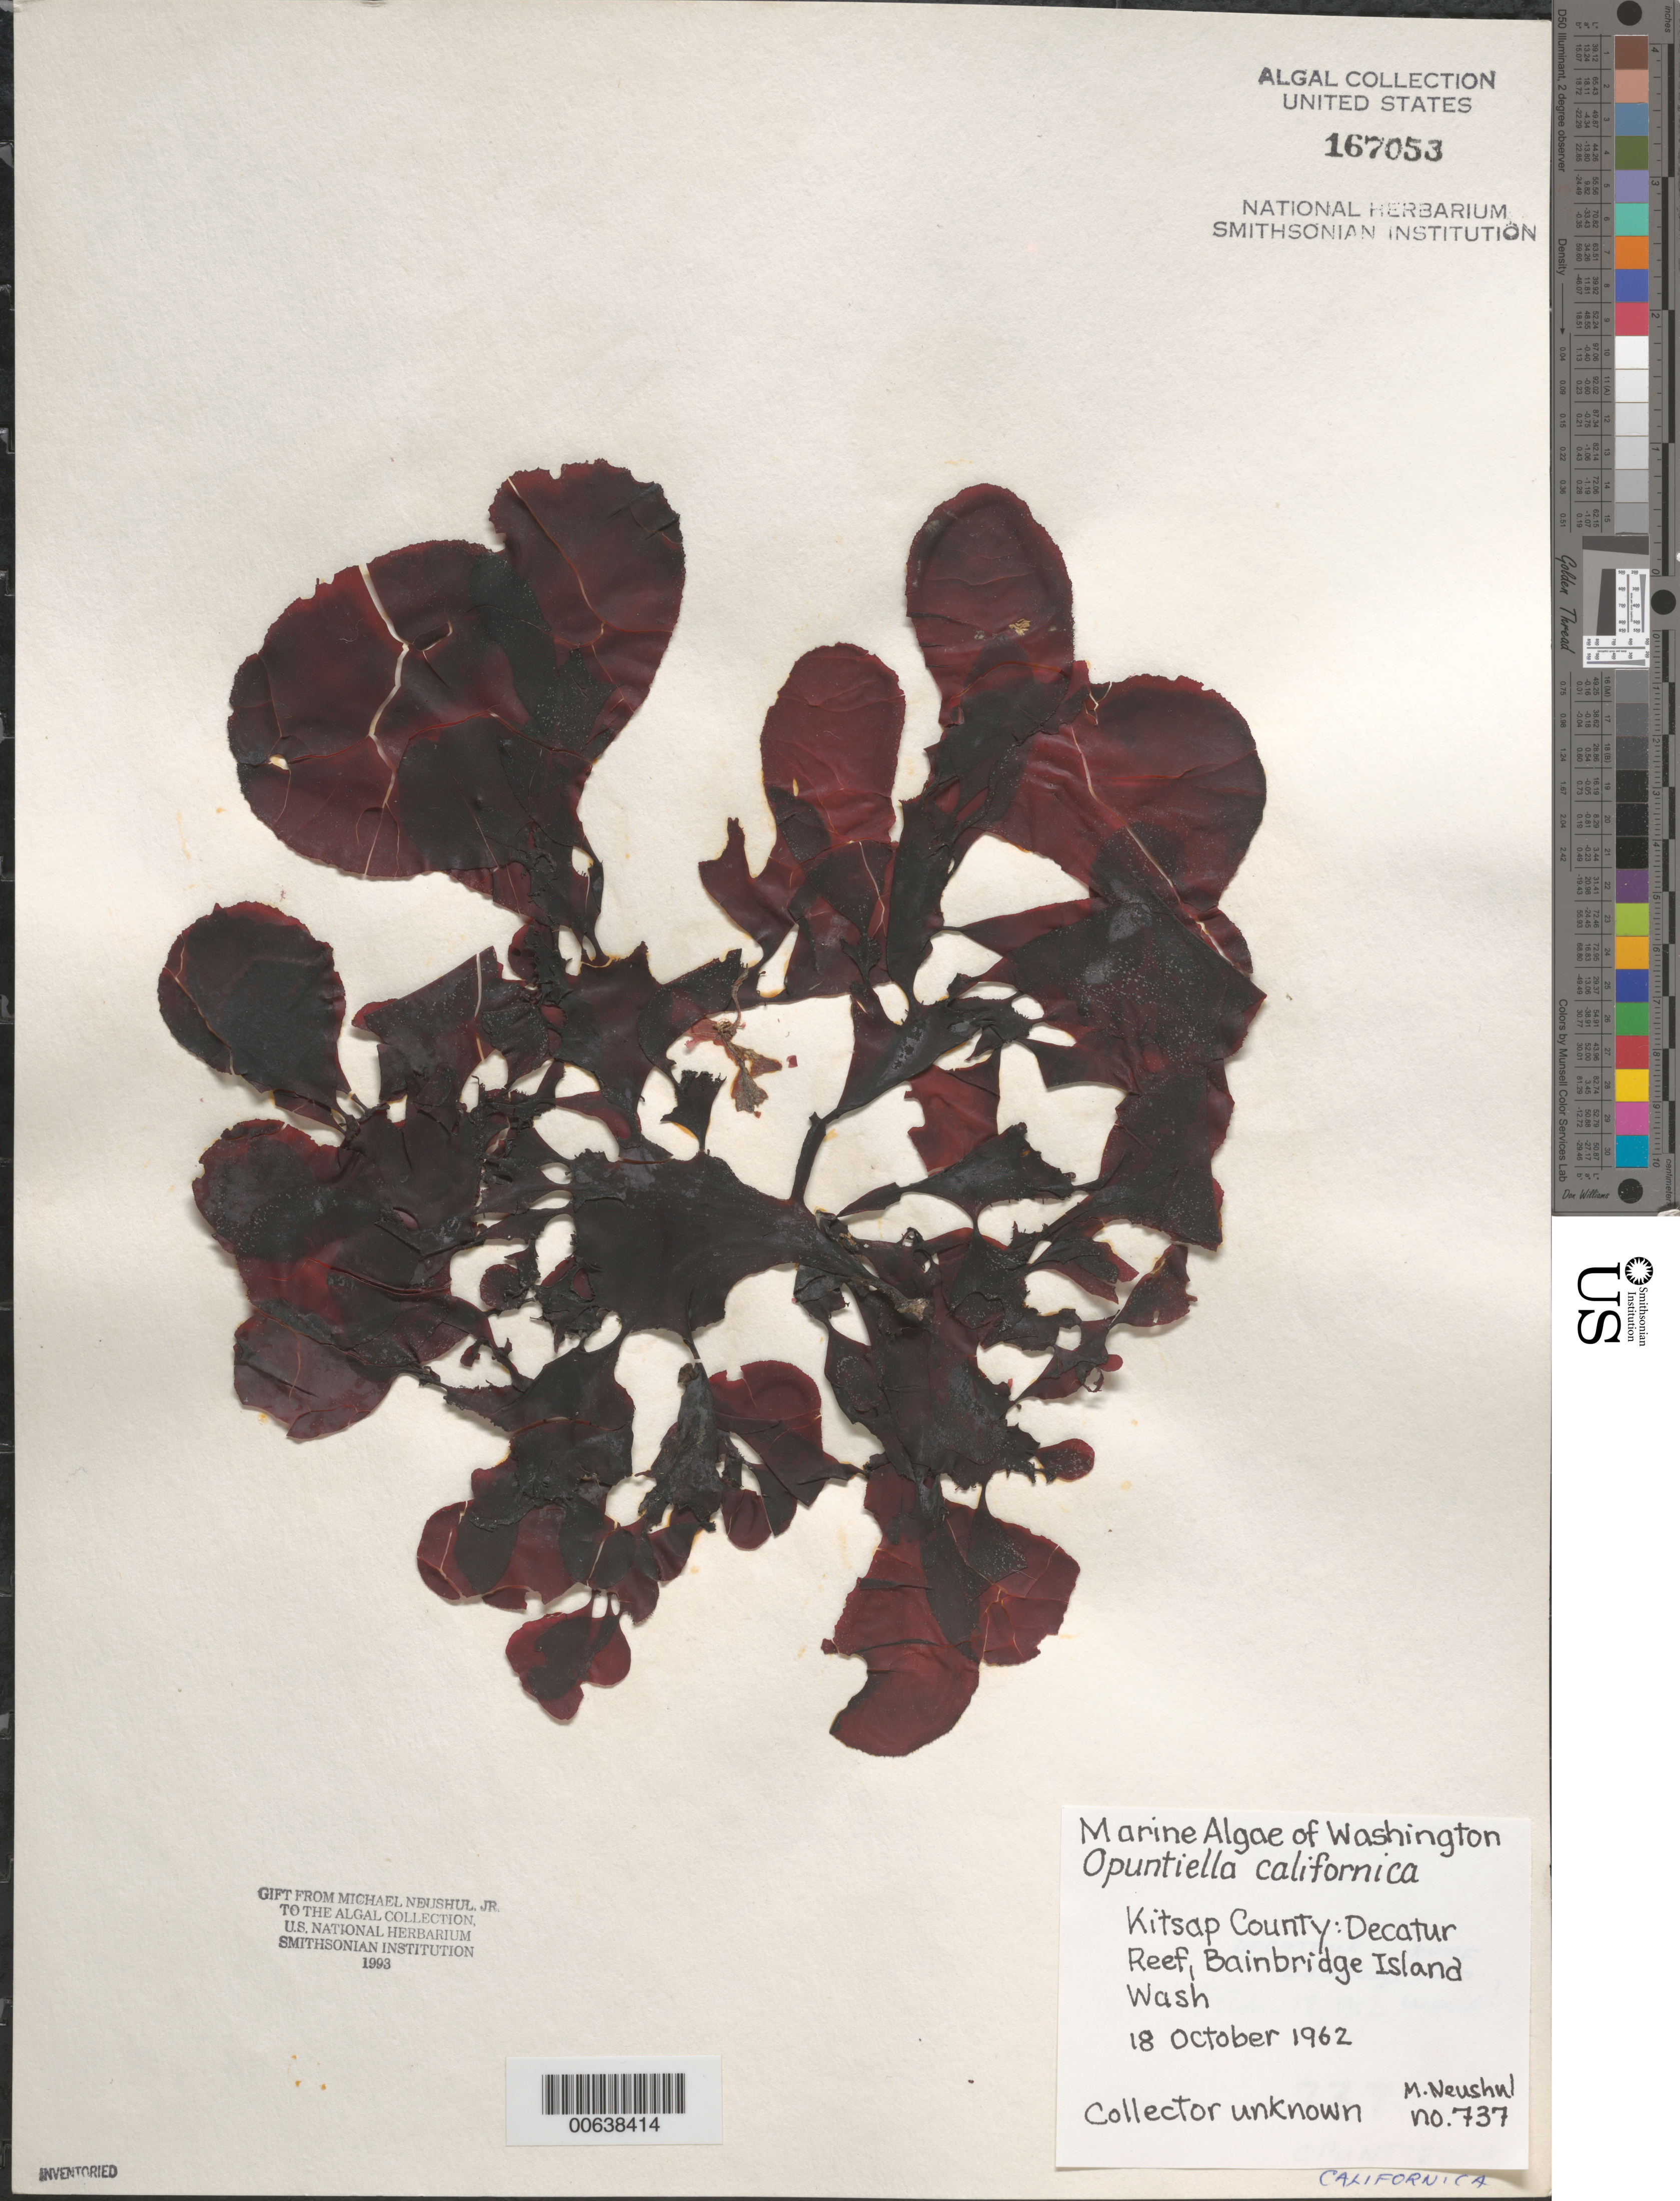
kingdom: Plantae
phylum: Rhodophyta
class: Florideophyceae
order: Gigartinales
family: Furcellariaceae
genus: Opuntiella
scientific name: Opuntiella californica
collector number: Neushul 737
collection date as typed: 18 Oct 1962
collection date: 1962-10-18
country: United States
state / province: Washington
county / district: Kitsap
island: Bainbridge Island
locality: Decatur Reef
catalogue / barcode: US 167053